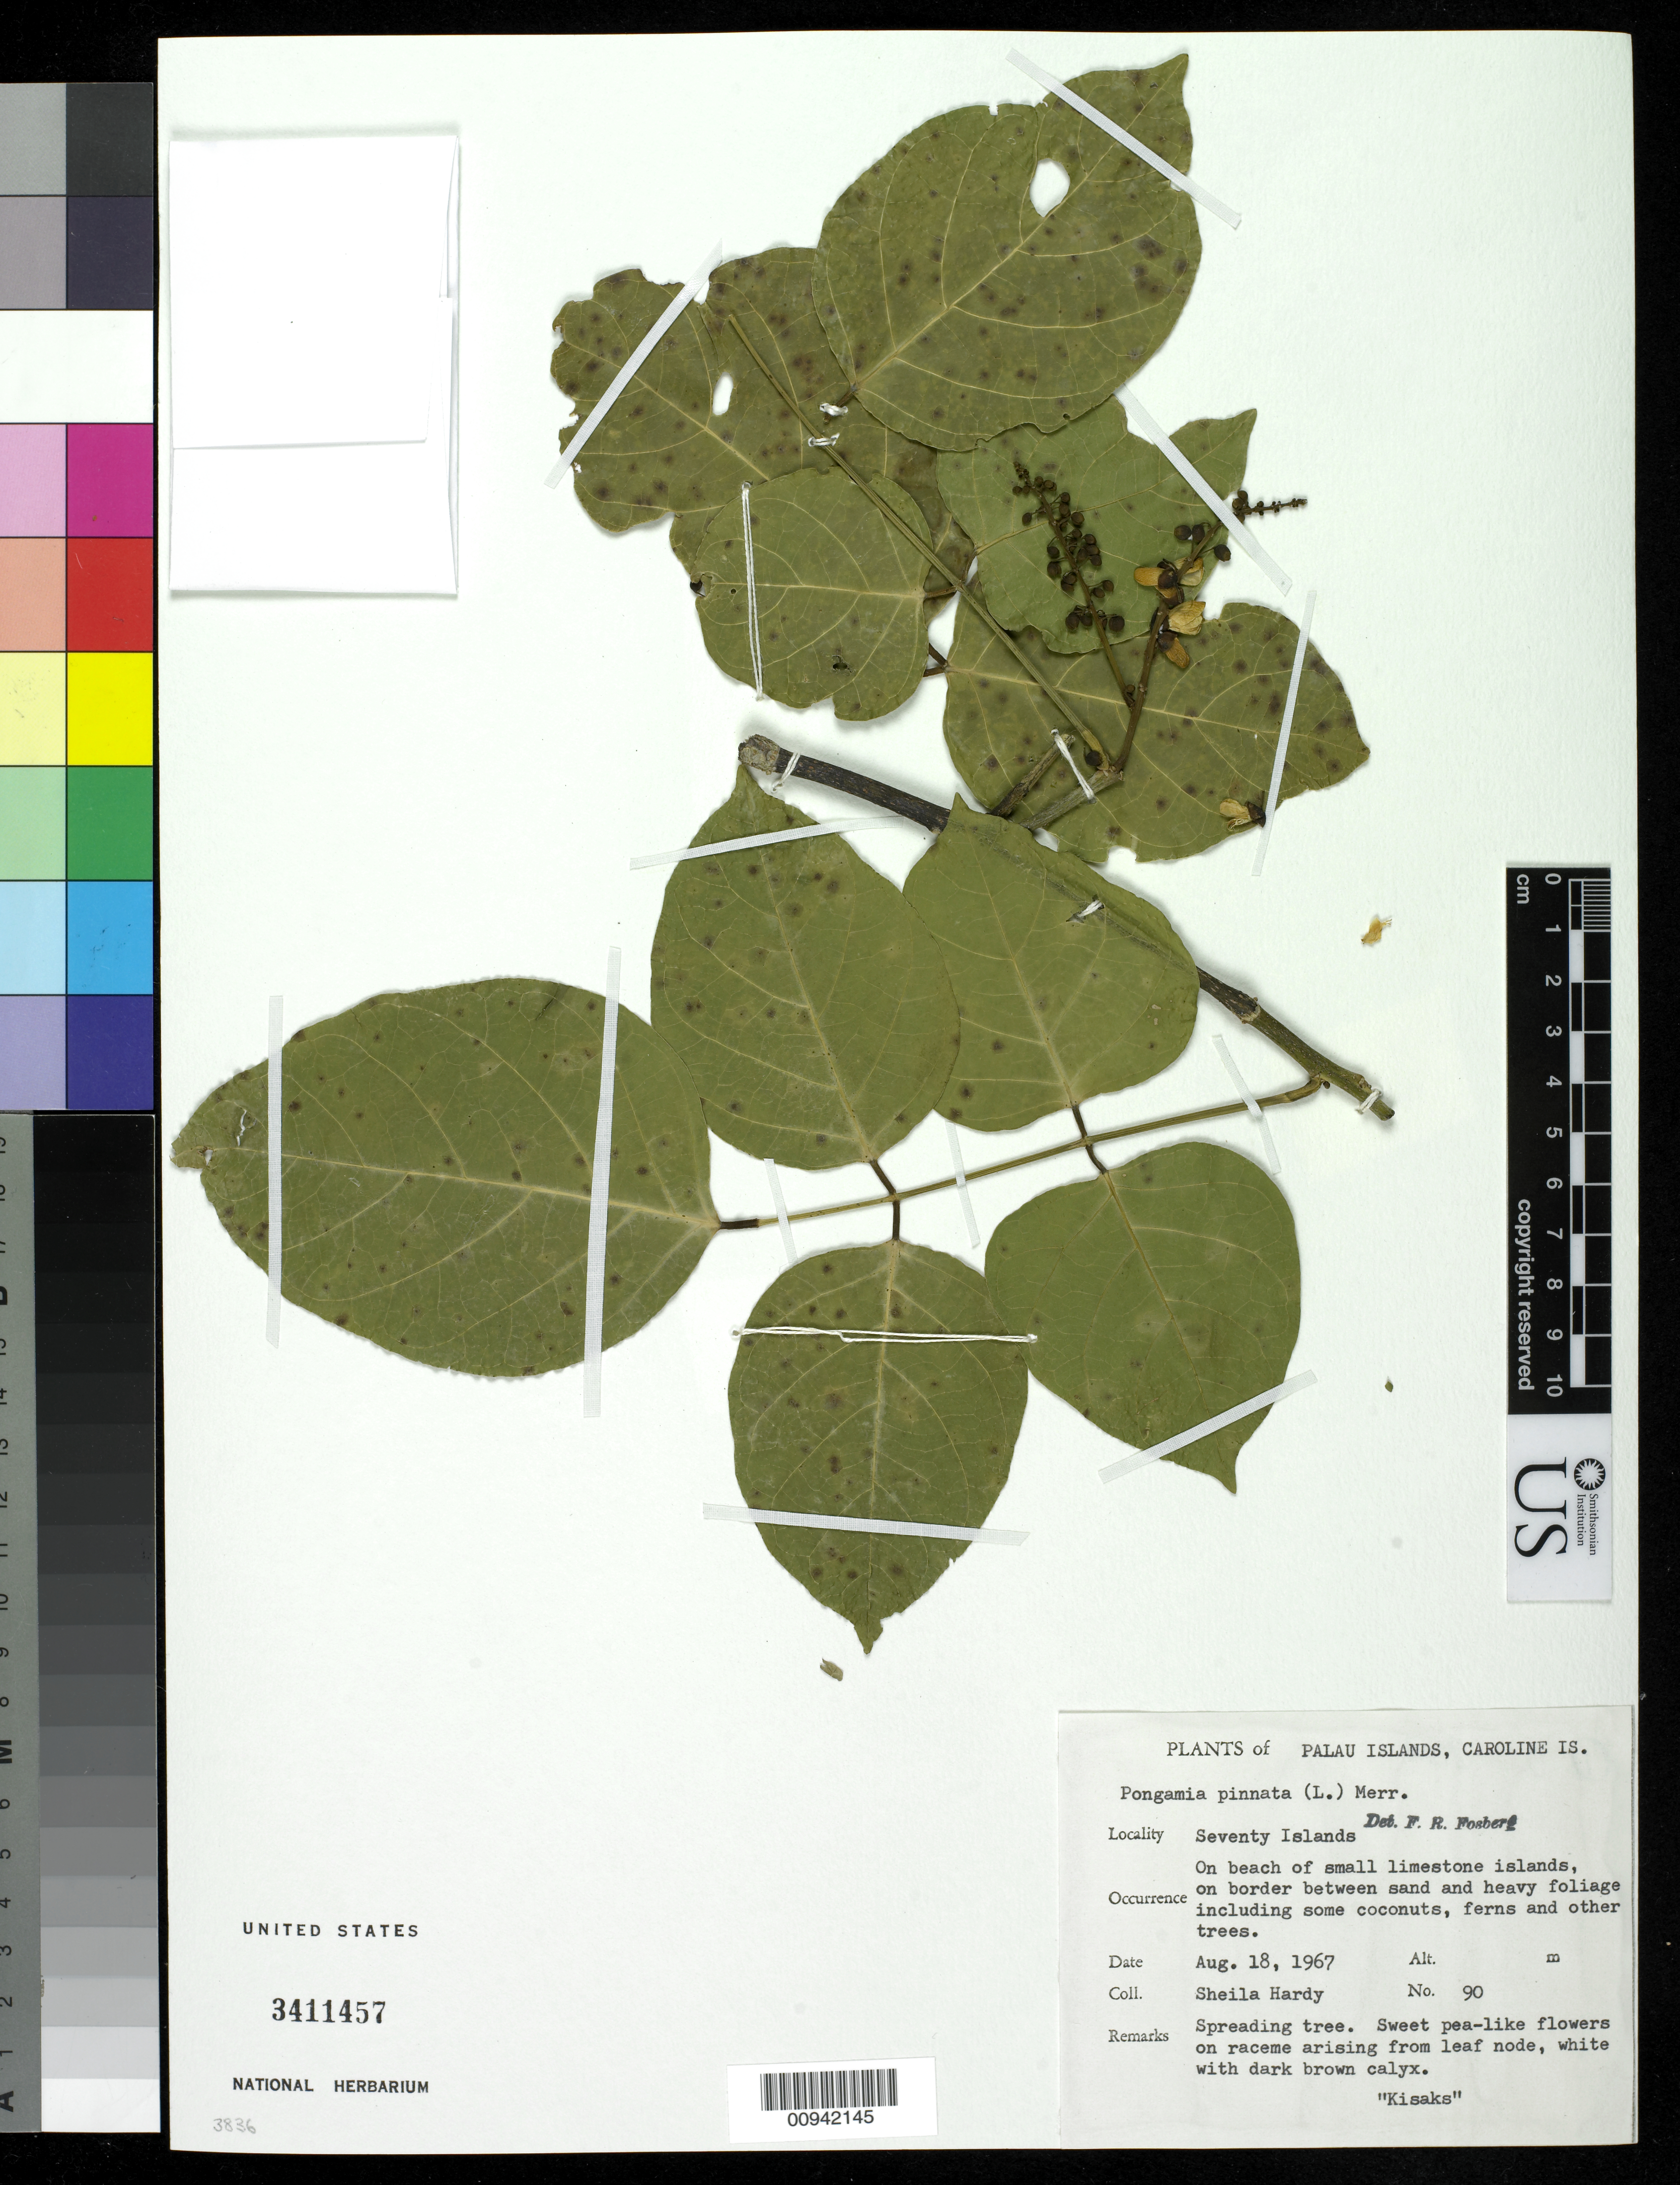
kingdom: Plantae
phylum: Tracheophyta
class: Magnoliopsida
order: Fabales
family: Fabaceae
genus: Millettia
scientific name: Millettia pinnata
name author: (L.) Panigrahi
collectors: S. Hardy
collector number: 90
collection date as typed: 18 Aug 1967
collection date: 1967-08-18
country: Palau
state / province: Koror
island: Ngerukeuid [Orukuizu]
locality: Seventy Islands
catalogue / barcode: US 3411457